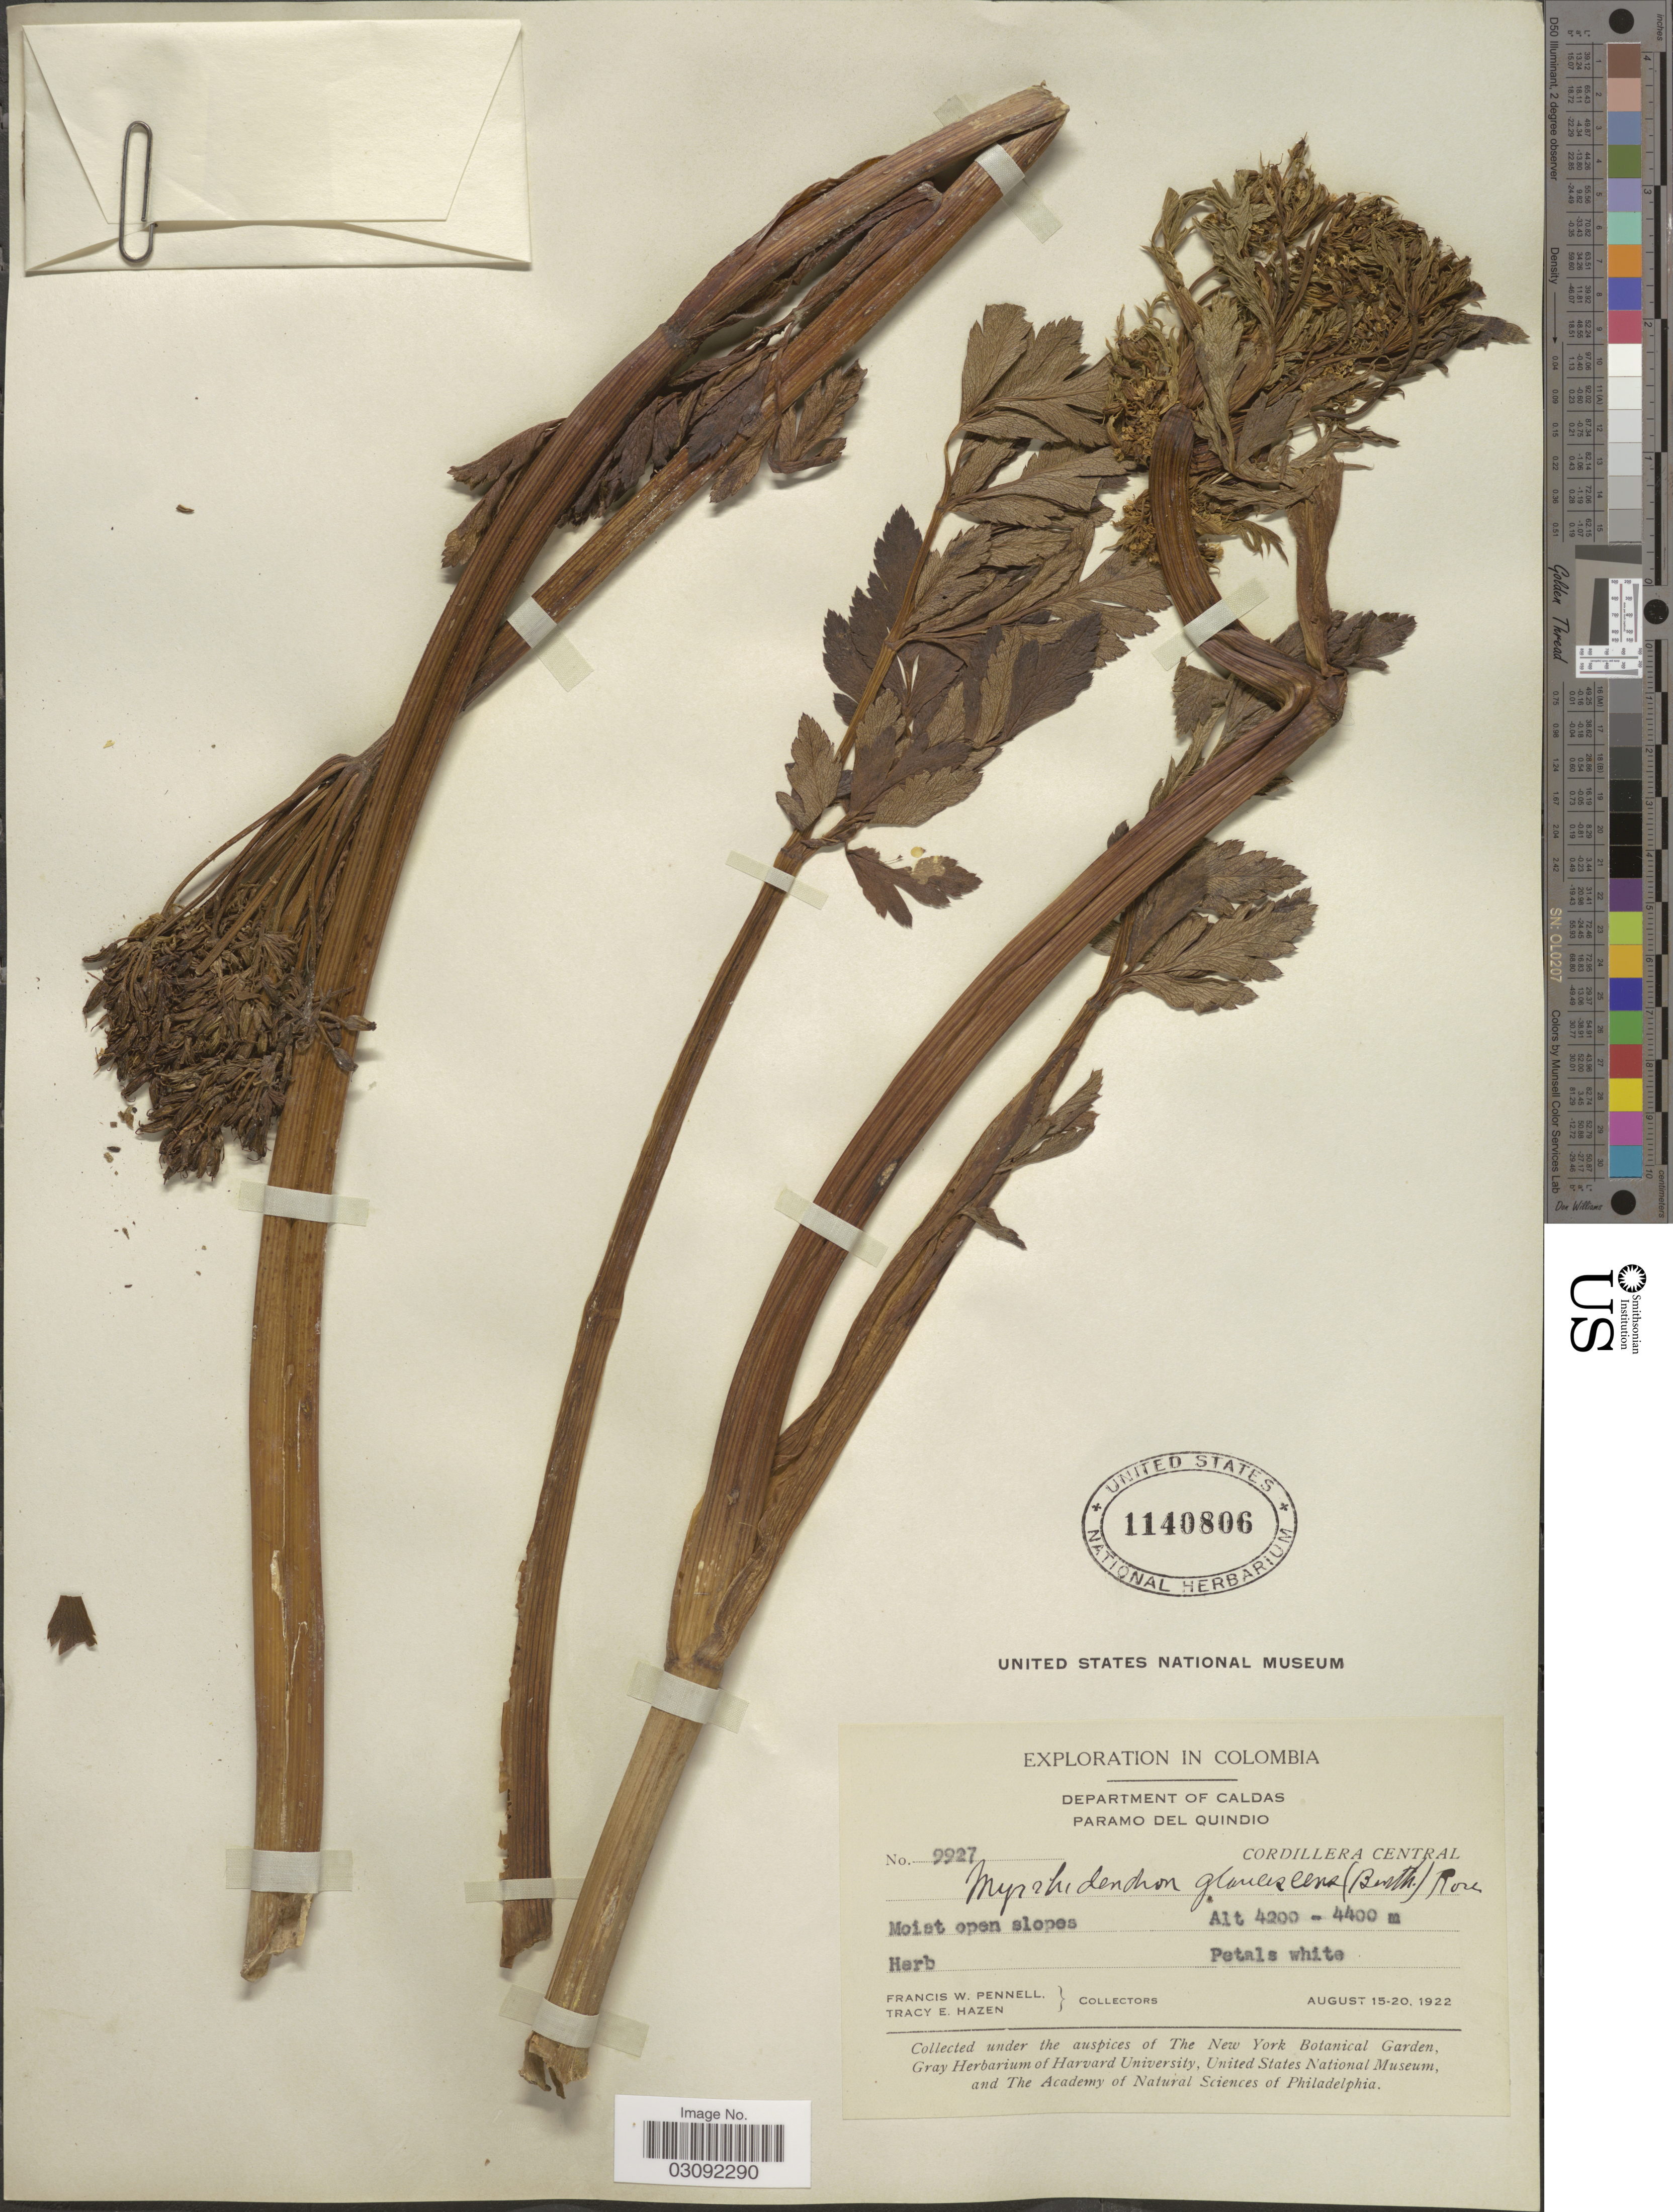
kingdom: Plantae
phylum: Tracheophyta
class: Magnoliopsida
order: Apiales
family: Apiaceae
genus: Myrrhidendron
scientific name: Myrrhidendron glaucescens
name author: (Benth.) J.M. Coult. & Rose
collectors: F. W. Pennell & T. E. Hazen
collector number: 9927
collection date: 1922-08-15/1922-08-20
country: Colombia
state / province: Caldas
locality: Department of Caldas. Paramo del Quindio. Cordillera Central.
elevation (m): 4000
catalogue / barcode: US 1140806